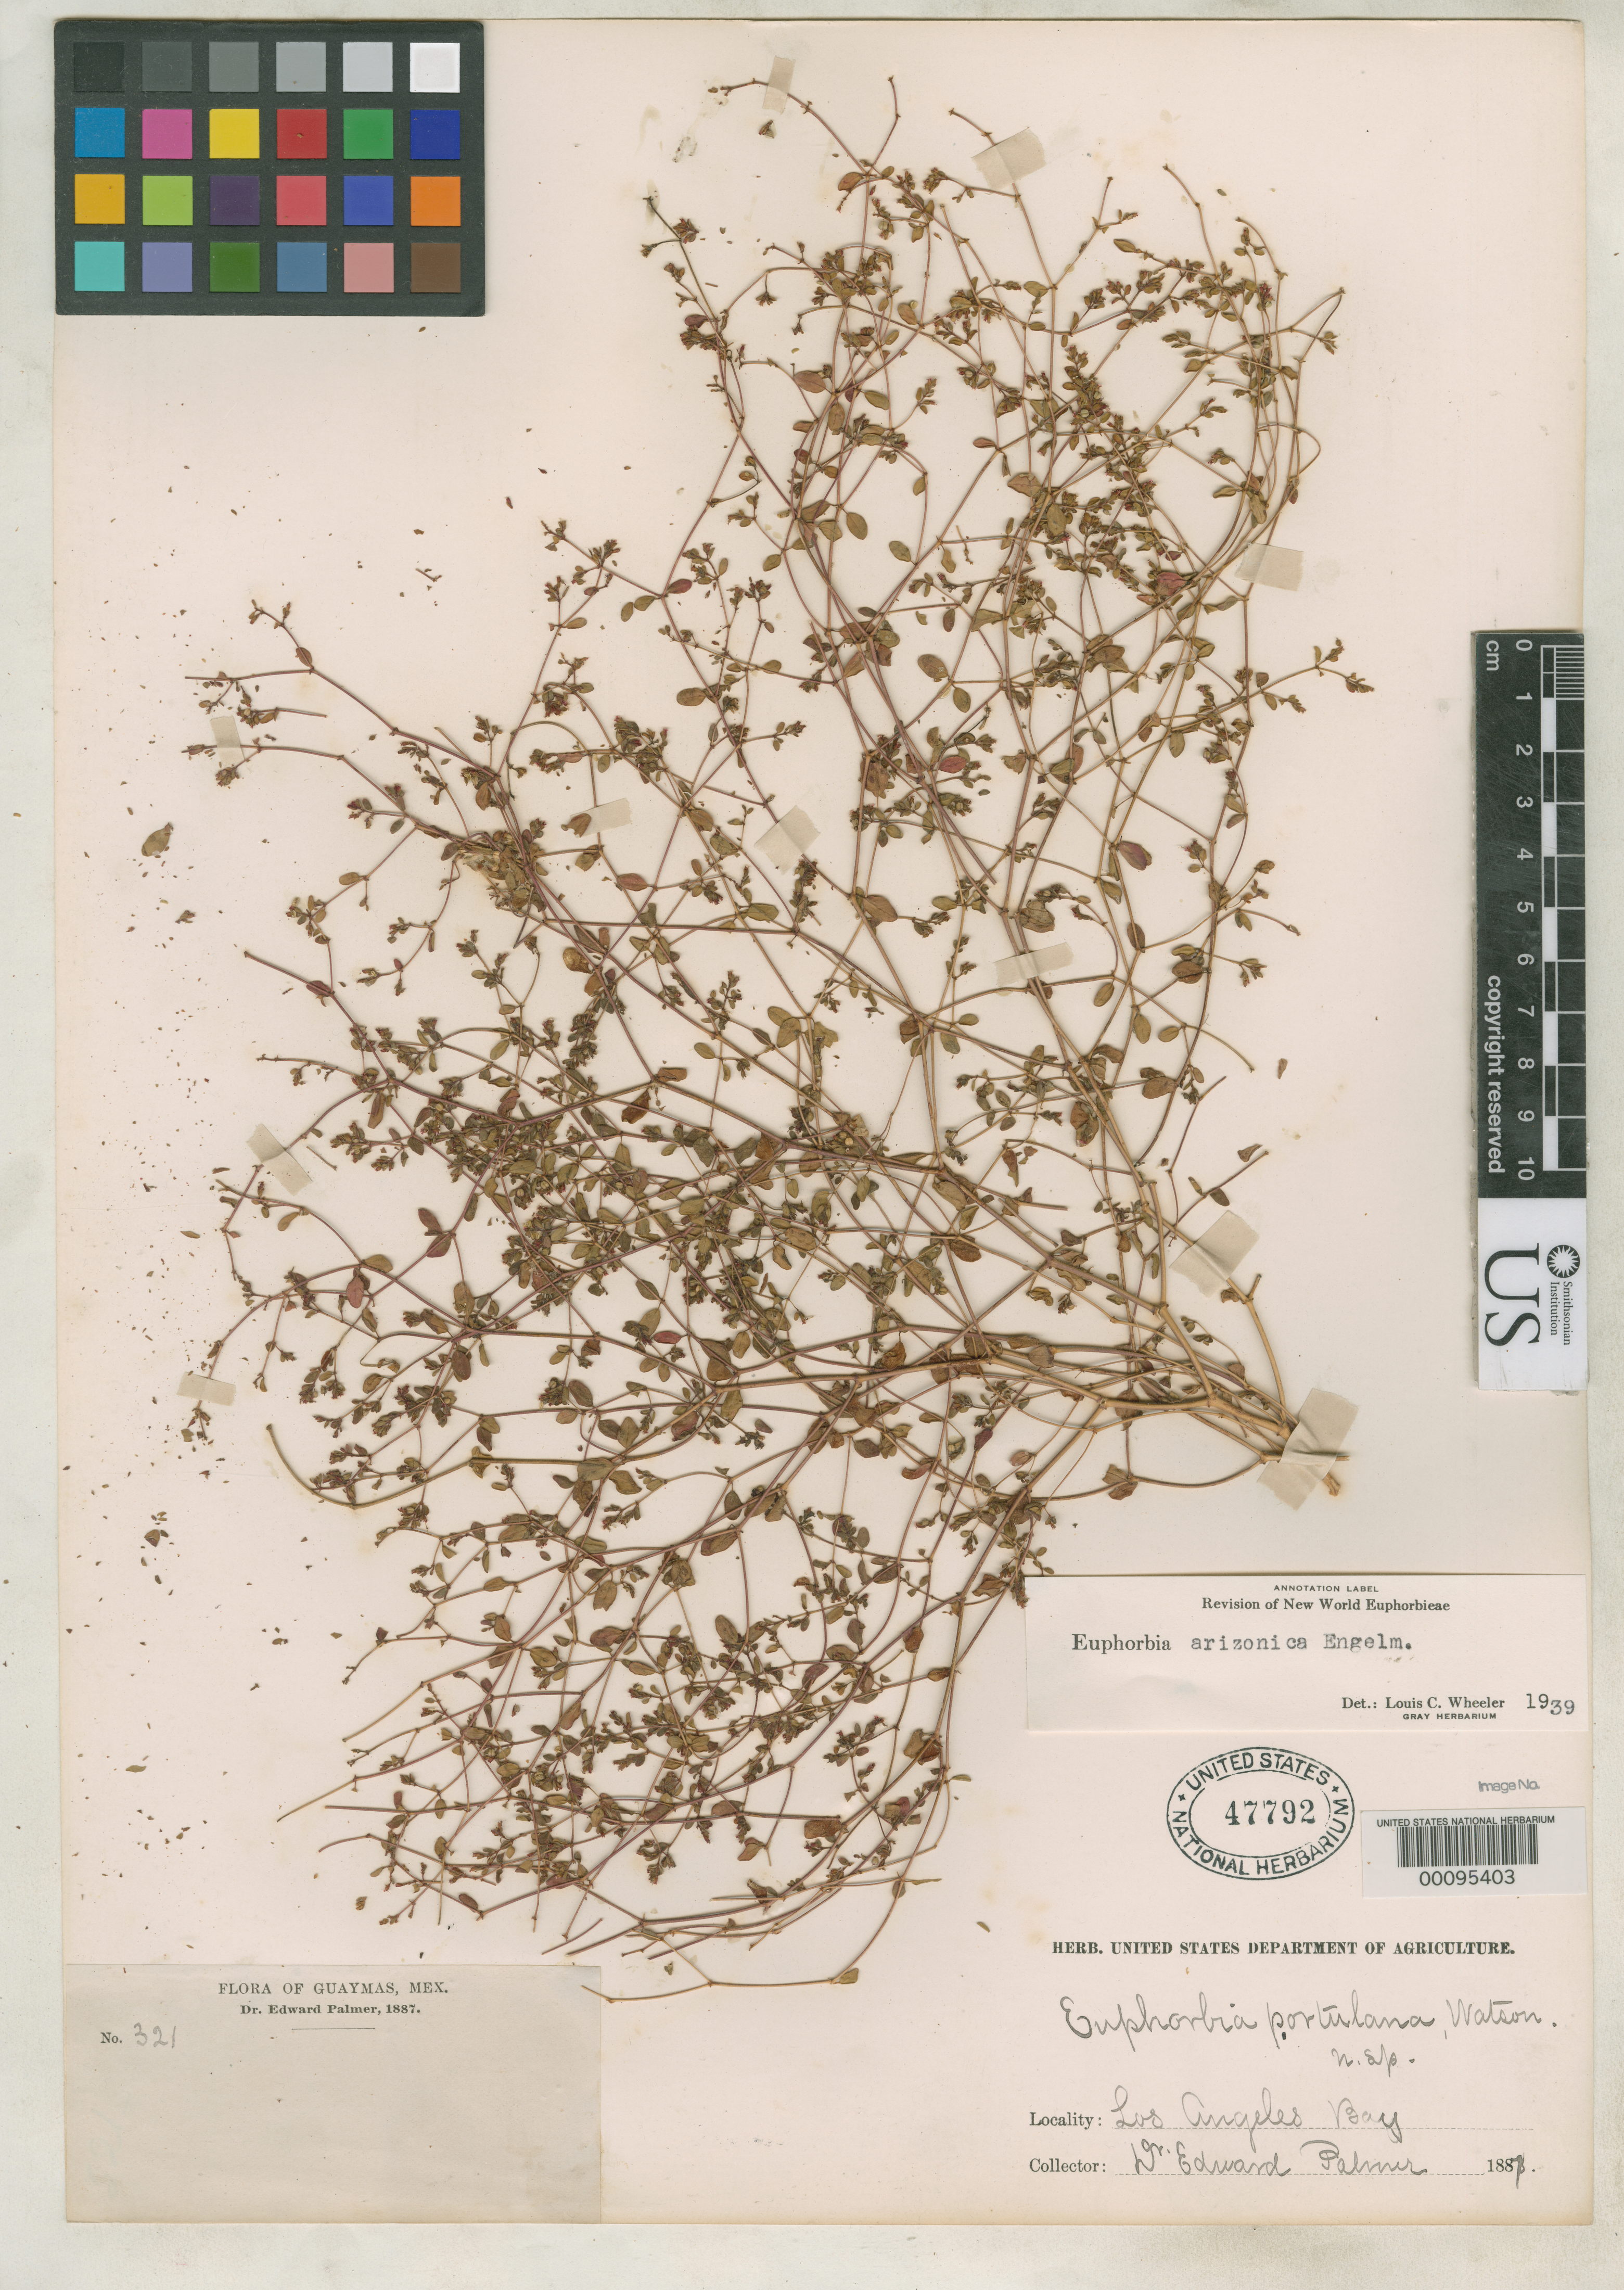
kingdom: Plantae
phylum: Tracheophyta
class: Magnoliopsida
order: Malpighiales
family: Euphorbiaceae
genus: Euphorbia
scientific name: Euphorbia portulana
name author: S. Watson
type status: Type Collection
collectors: E. Palmer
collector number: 321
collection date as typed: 1887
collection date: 1887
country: Mexico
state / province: Sonora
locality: Island in Guaymas Harbor.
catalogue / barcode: US 47792